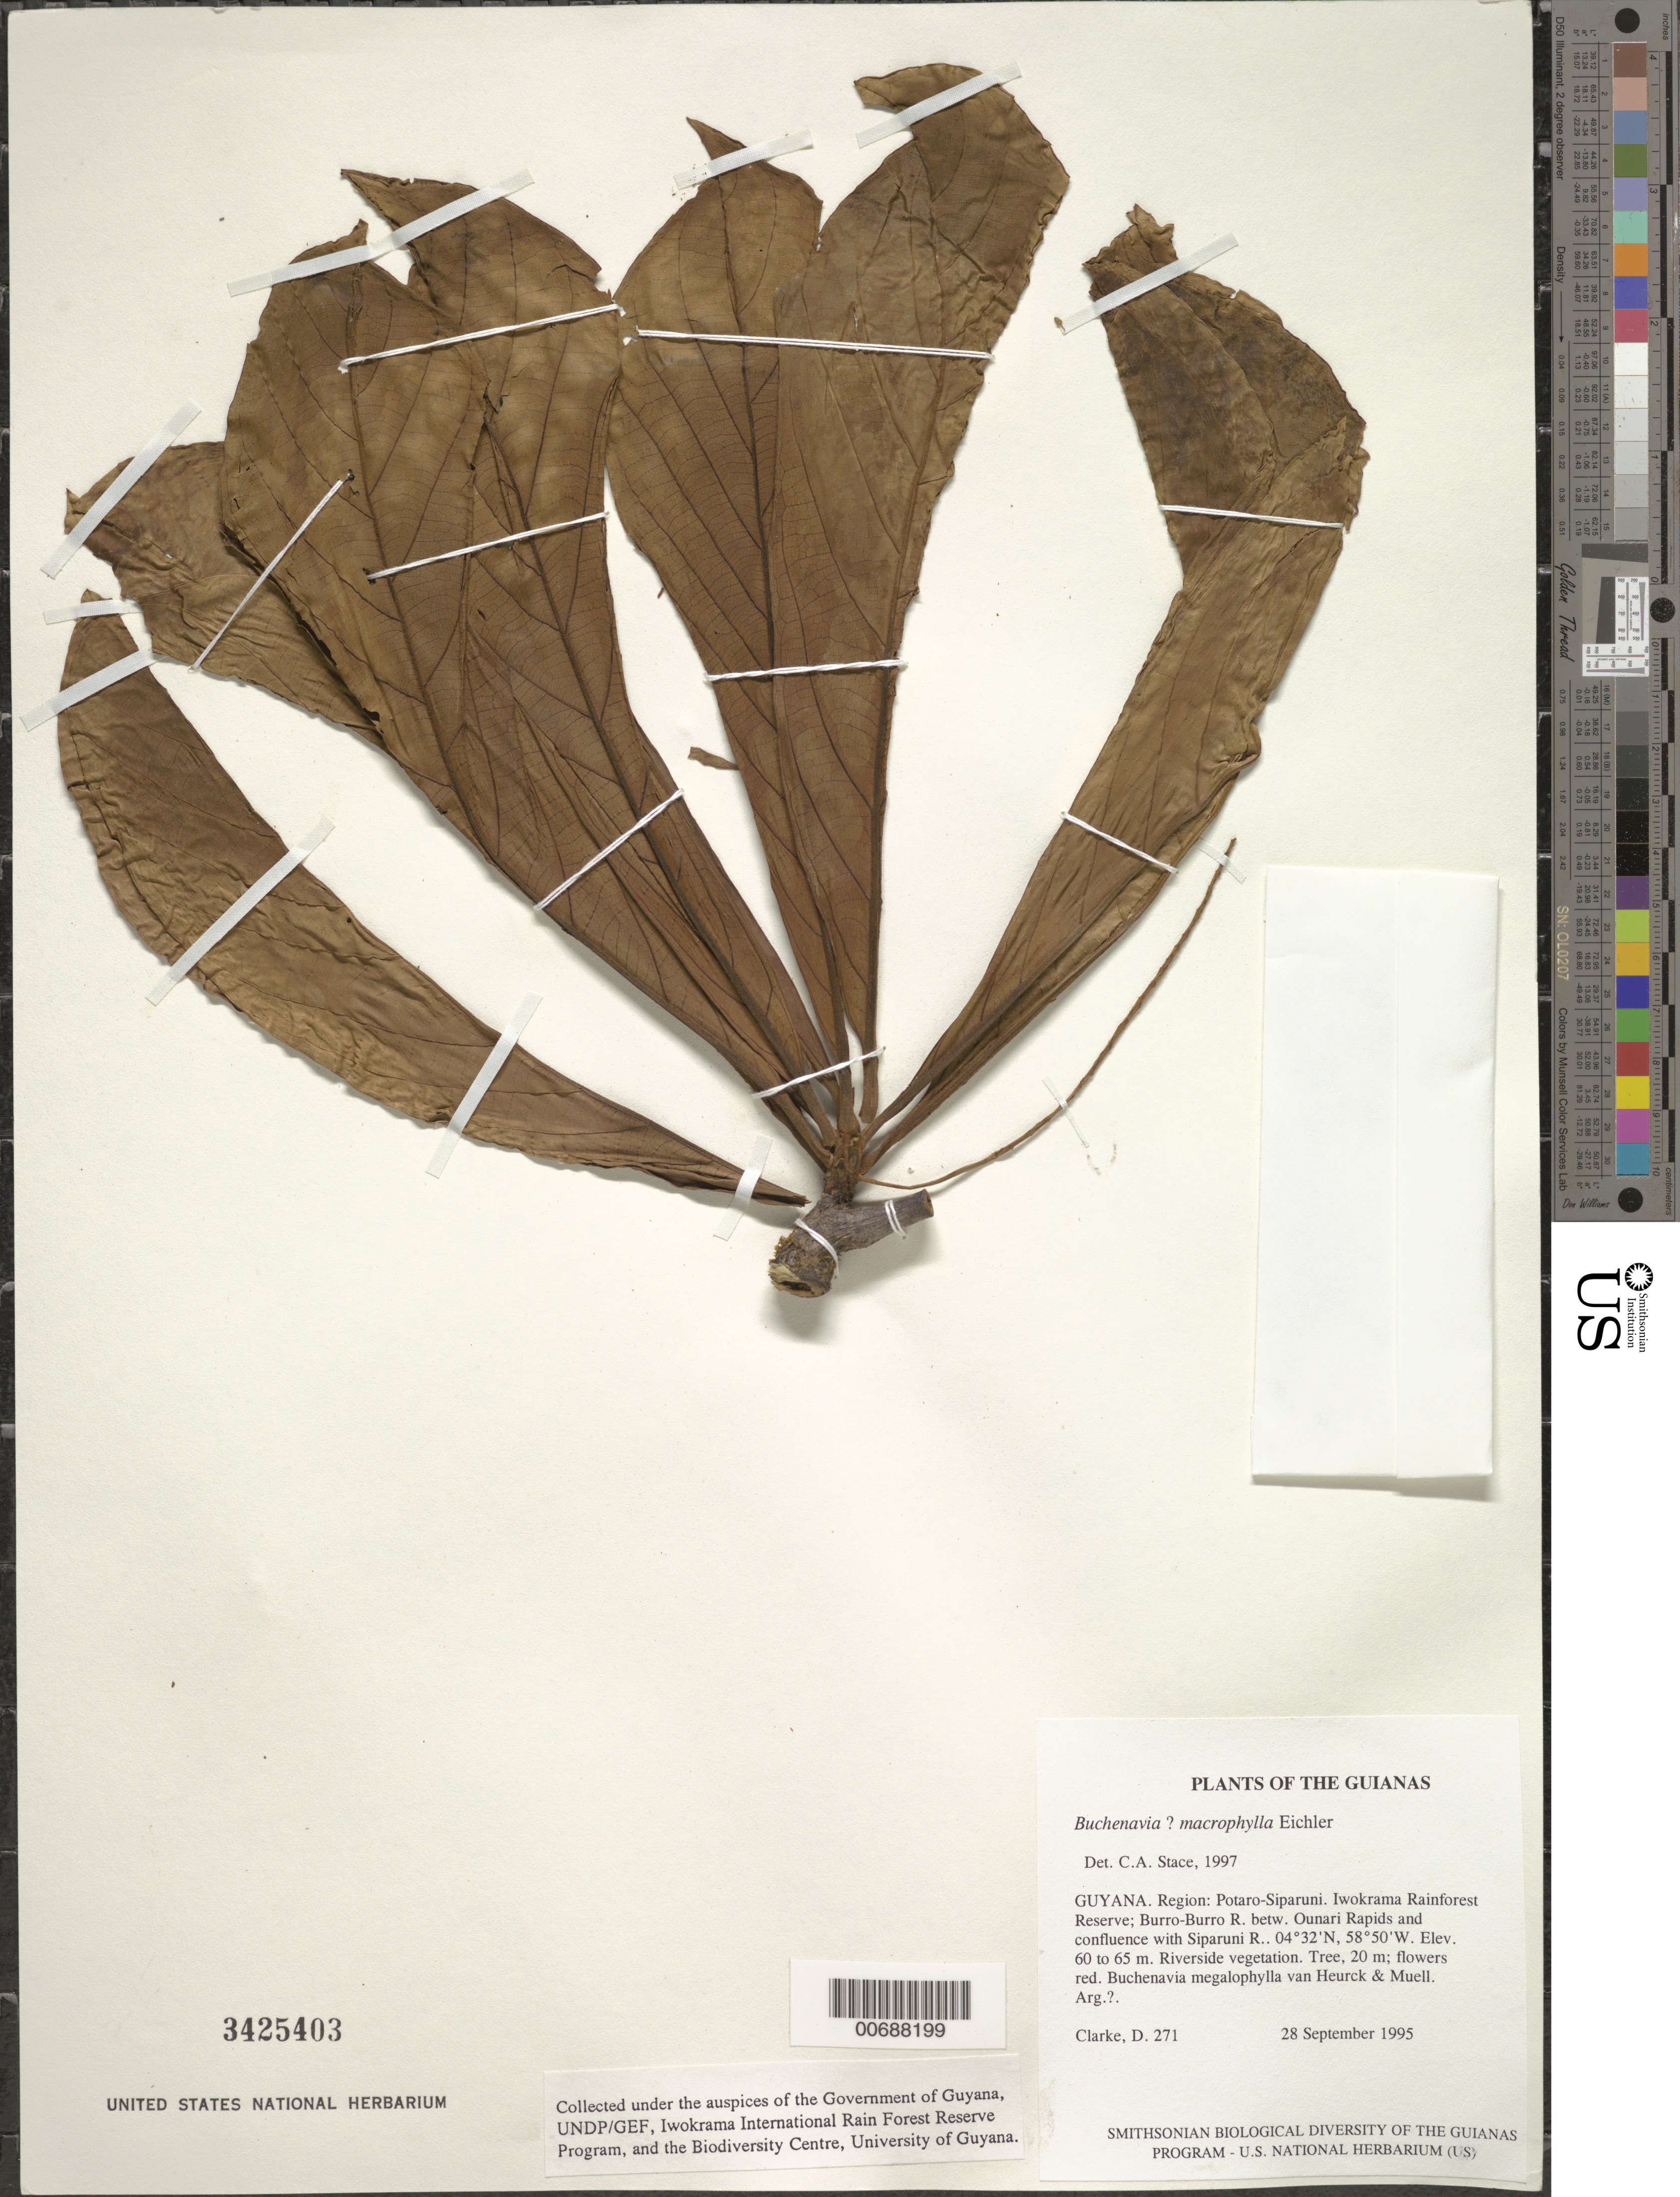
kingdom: Plantae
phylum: Tracheophyta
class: Magnoliopsida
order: Myrtales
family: Combretaceae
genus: Terminalia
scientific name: Terminalia macrophylla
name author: (Spruce ex Eichler) Gere & Boatwr.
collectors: H. D. Clarke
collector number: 271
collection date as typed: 28 September 1995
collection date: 1995-09-28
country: Guyana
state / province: Potaro-Siparuni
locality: Iwokrama Rainforest Reserve; Burro-Burro R. betw. Dunari Rapids and confluence with Siparuni R.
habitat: Riverside vegetation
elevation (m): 60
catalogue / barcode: US 3425403